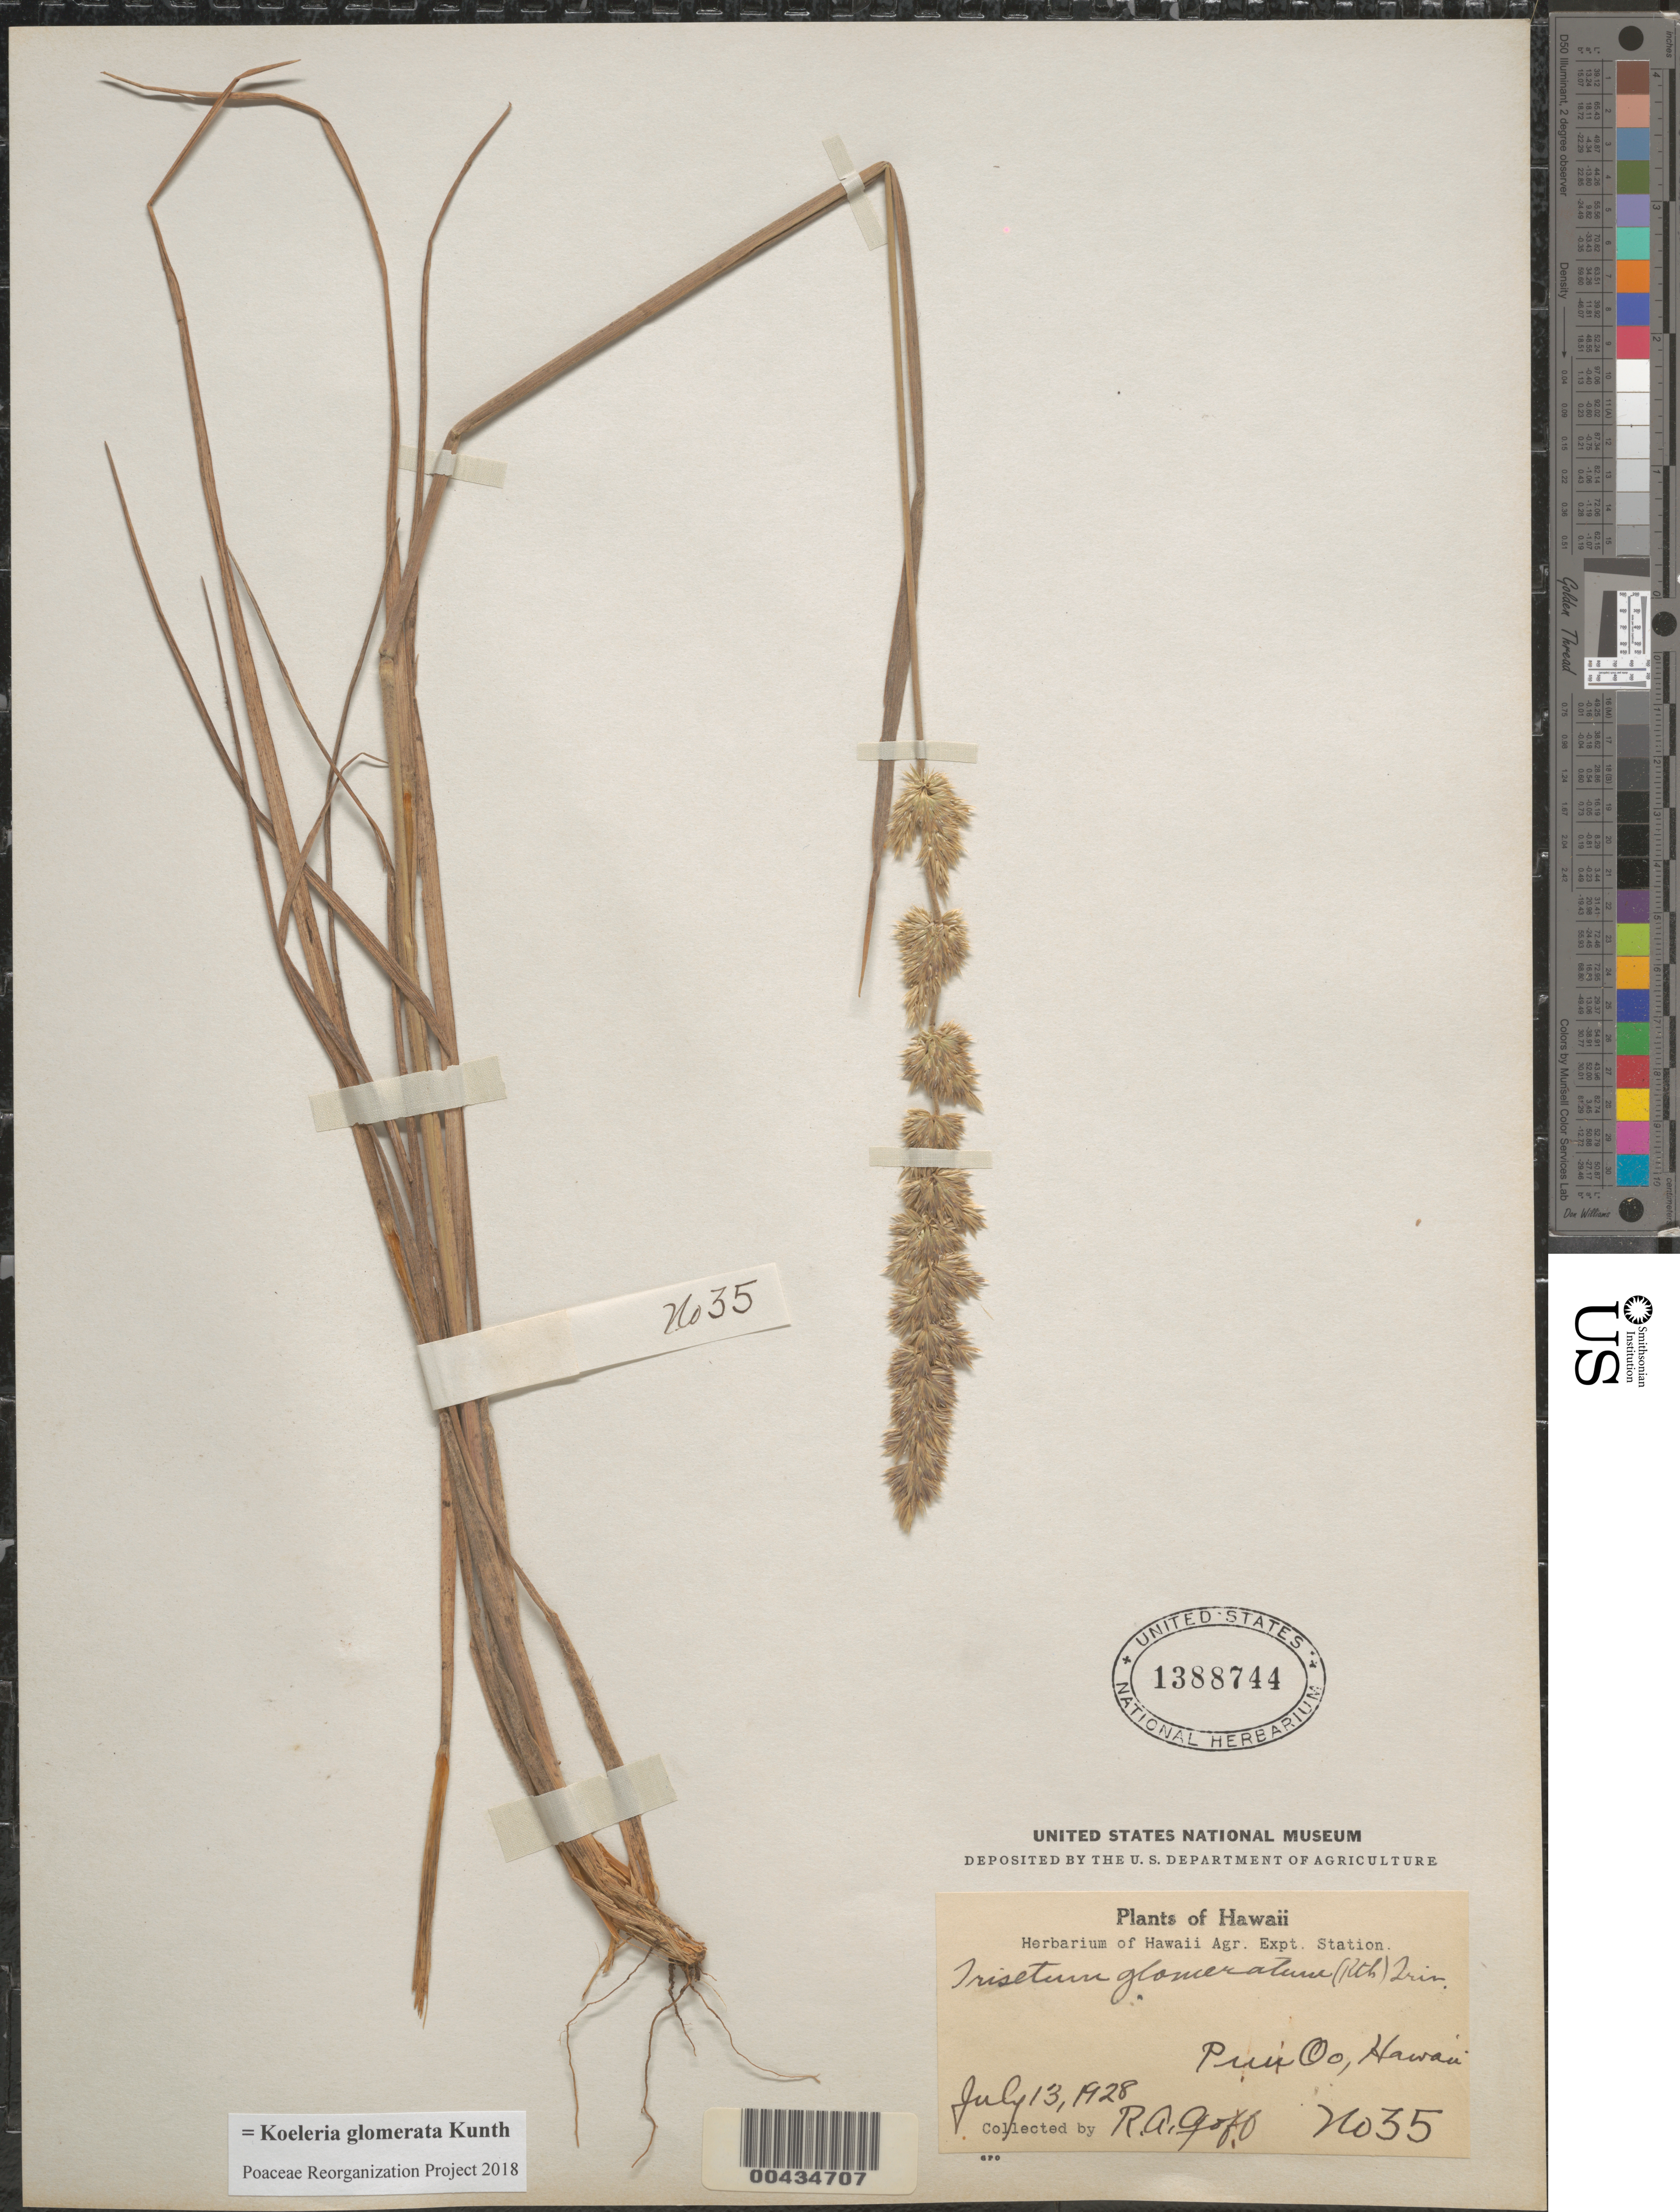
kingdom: Plantae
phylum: Tracheophyta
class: Liliopsida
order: Poales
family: Poaceae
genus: Koeleria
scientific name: Koeleria glomerata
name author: Kunth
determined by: Poaceae Reorganization Project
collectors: R. Goff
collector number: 35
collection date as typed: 13 Jul 1928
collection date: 1928-07-13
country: United States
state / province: Hawaii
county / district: Hawaii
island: Hawaii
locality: Puu Oo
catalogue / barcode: US 1388744